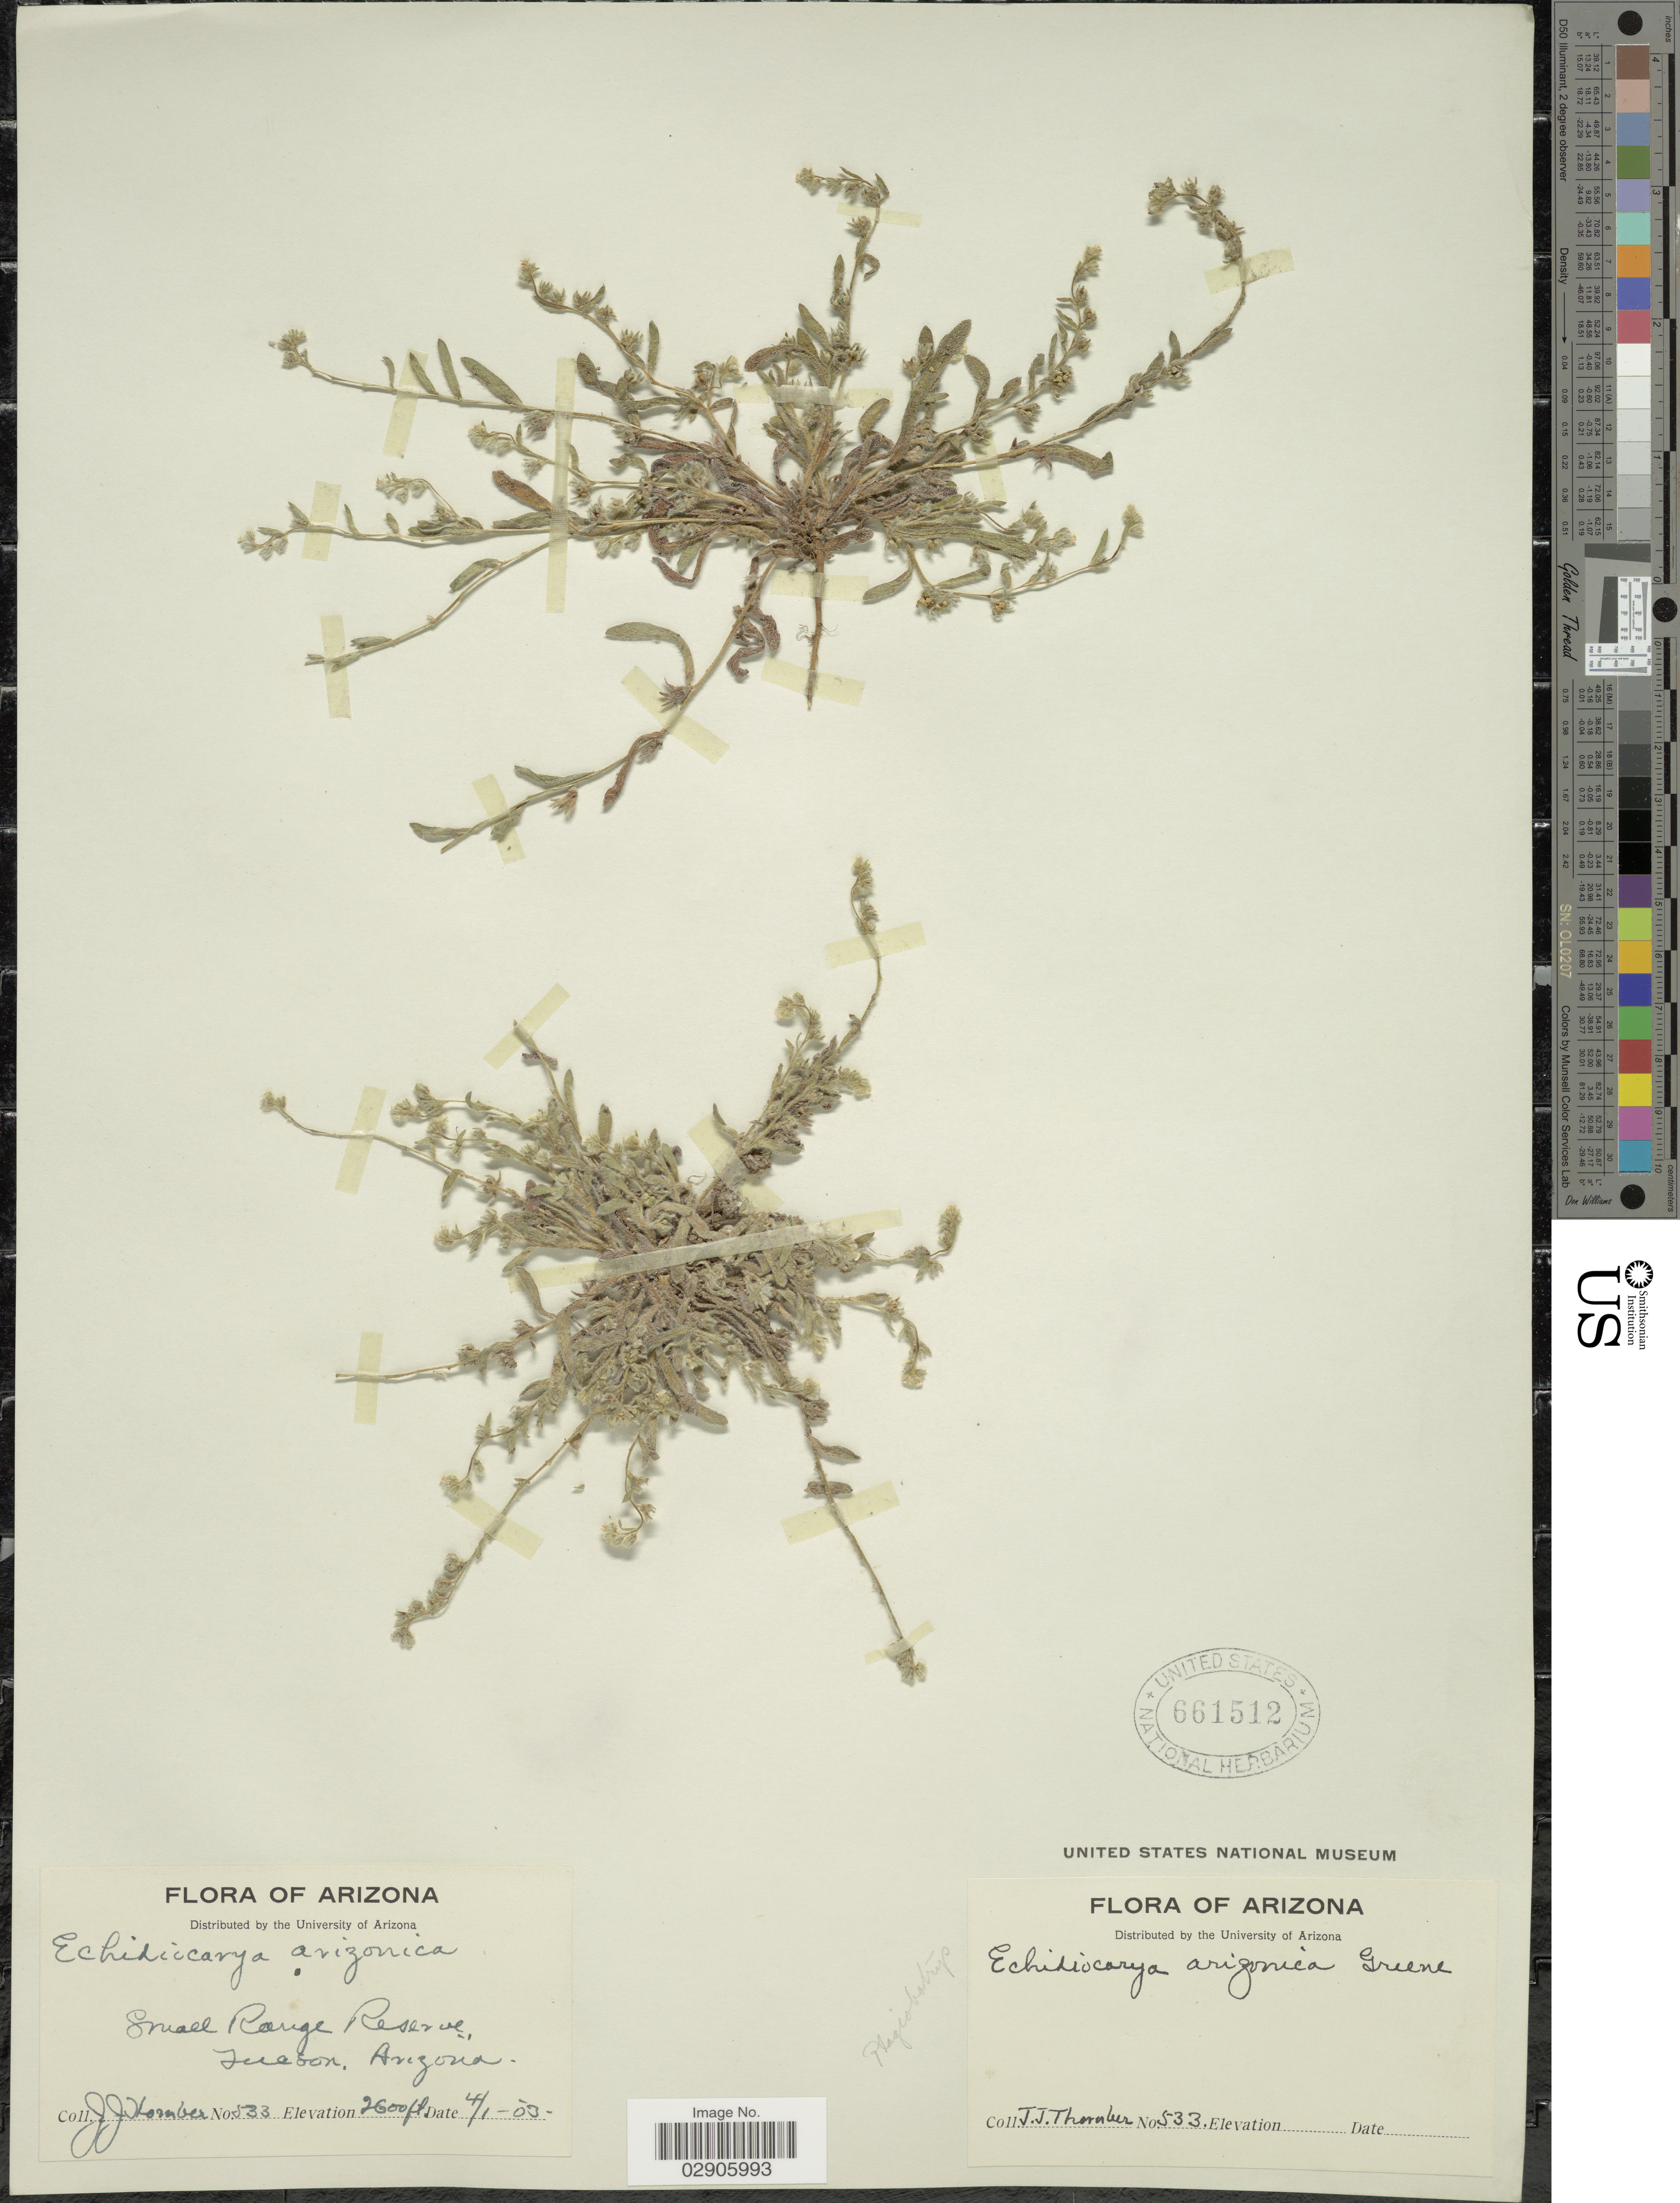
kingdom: Plantae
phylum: Tracheophyta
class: Magnoliopsida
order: Boraginales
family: Boraginaceae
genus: Plagiobothrys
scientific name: Plagiobothrys pringlei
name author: Greene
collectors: J. Thornber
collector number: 533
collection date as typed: Transcribed d/m/y: 1/4/3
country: United States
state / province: Arizona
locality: Small Range Reserve, Tucson, Arizona.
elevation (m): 792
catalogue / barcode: US 661512